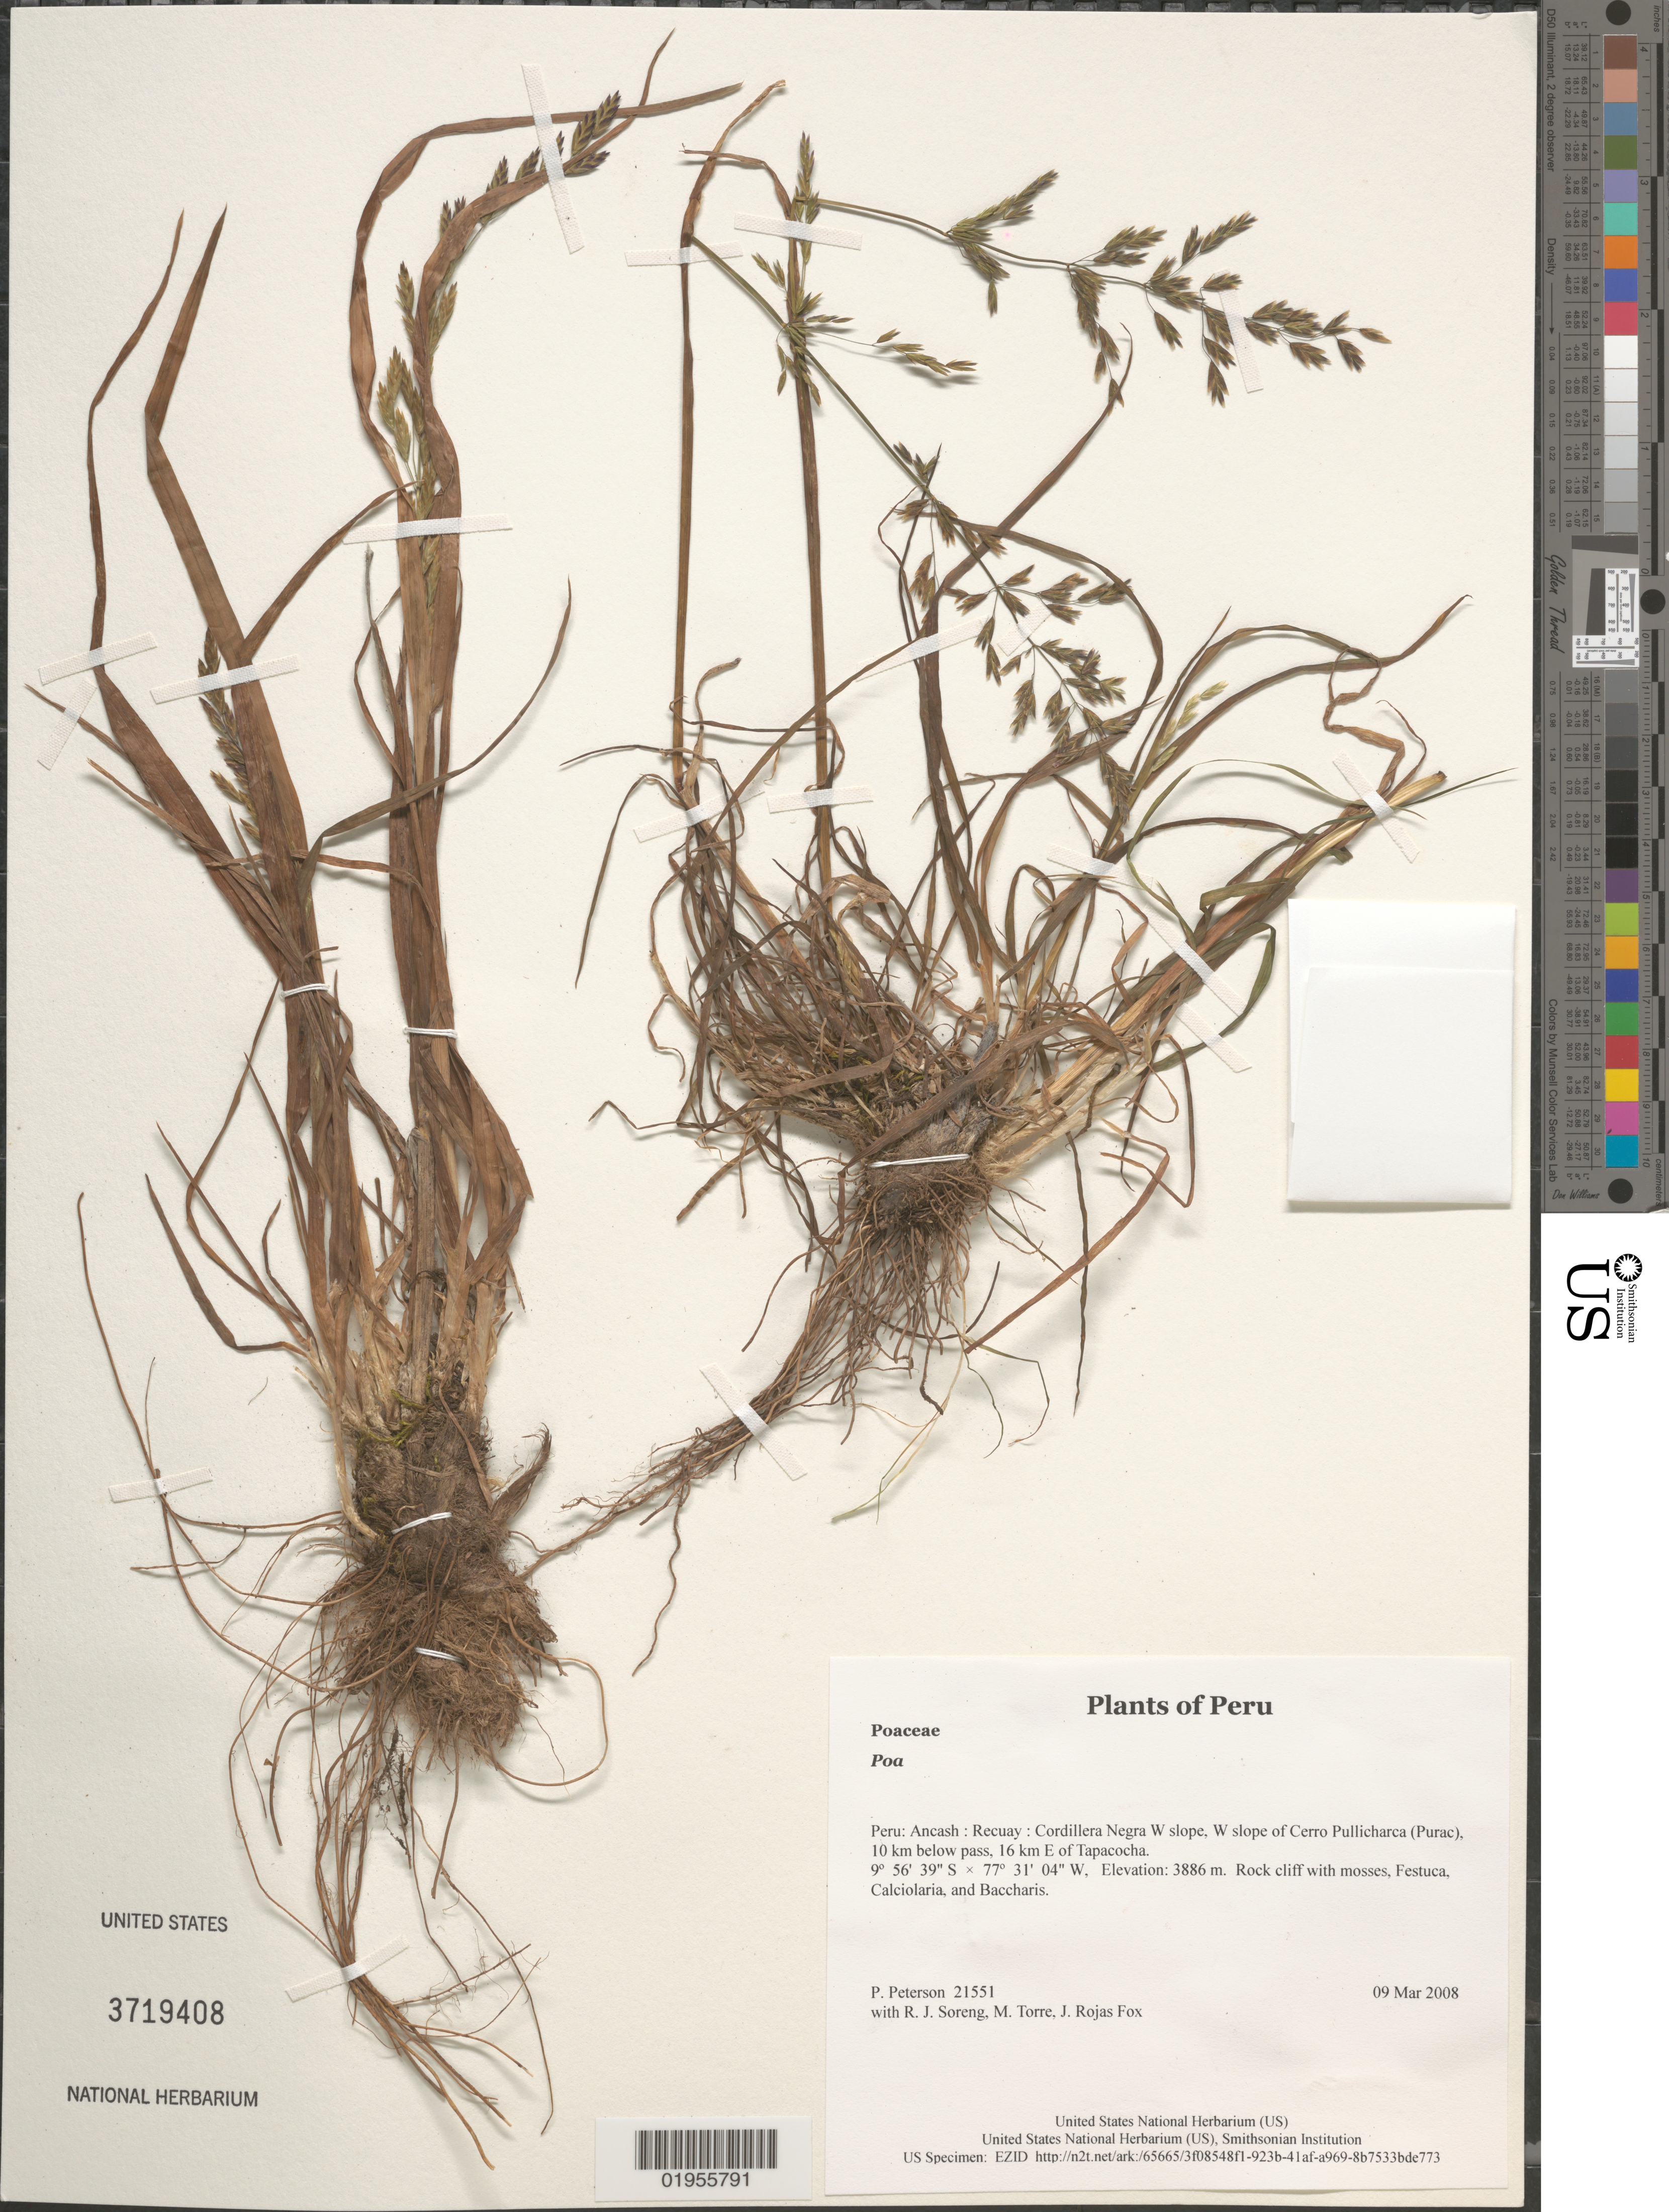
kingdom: Plantae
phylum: Tracheophyta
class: Liliopsida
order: Poales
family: Poaceae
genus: Poa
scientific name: Poa sp.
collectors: P. M. Peterson, R. J. Soreng, M. Torre & J. Rojas Fox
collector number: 21551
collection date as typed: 09 Mar 2008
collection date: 2008-03-09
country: Peru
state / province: Ancash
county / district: Recuay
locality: Cordillera Negra W slope, W slope of Cerro Pullicharca (Purac), 10 km below pass, 16 km E of Tapacocha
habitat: Rock cliff with mosses, Festuca, Calciolaria, and Baccharis.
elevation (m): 3886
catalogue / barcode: US 3719408